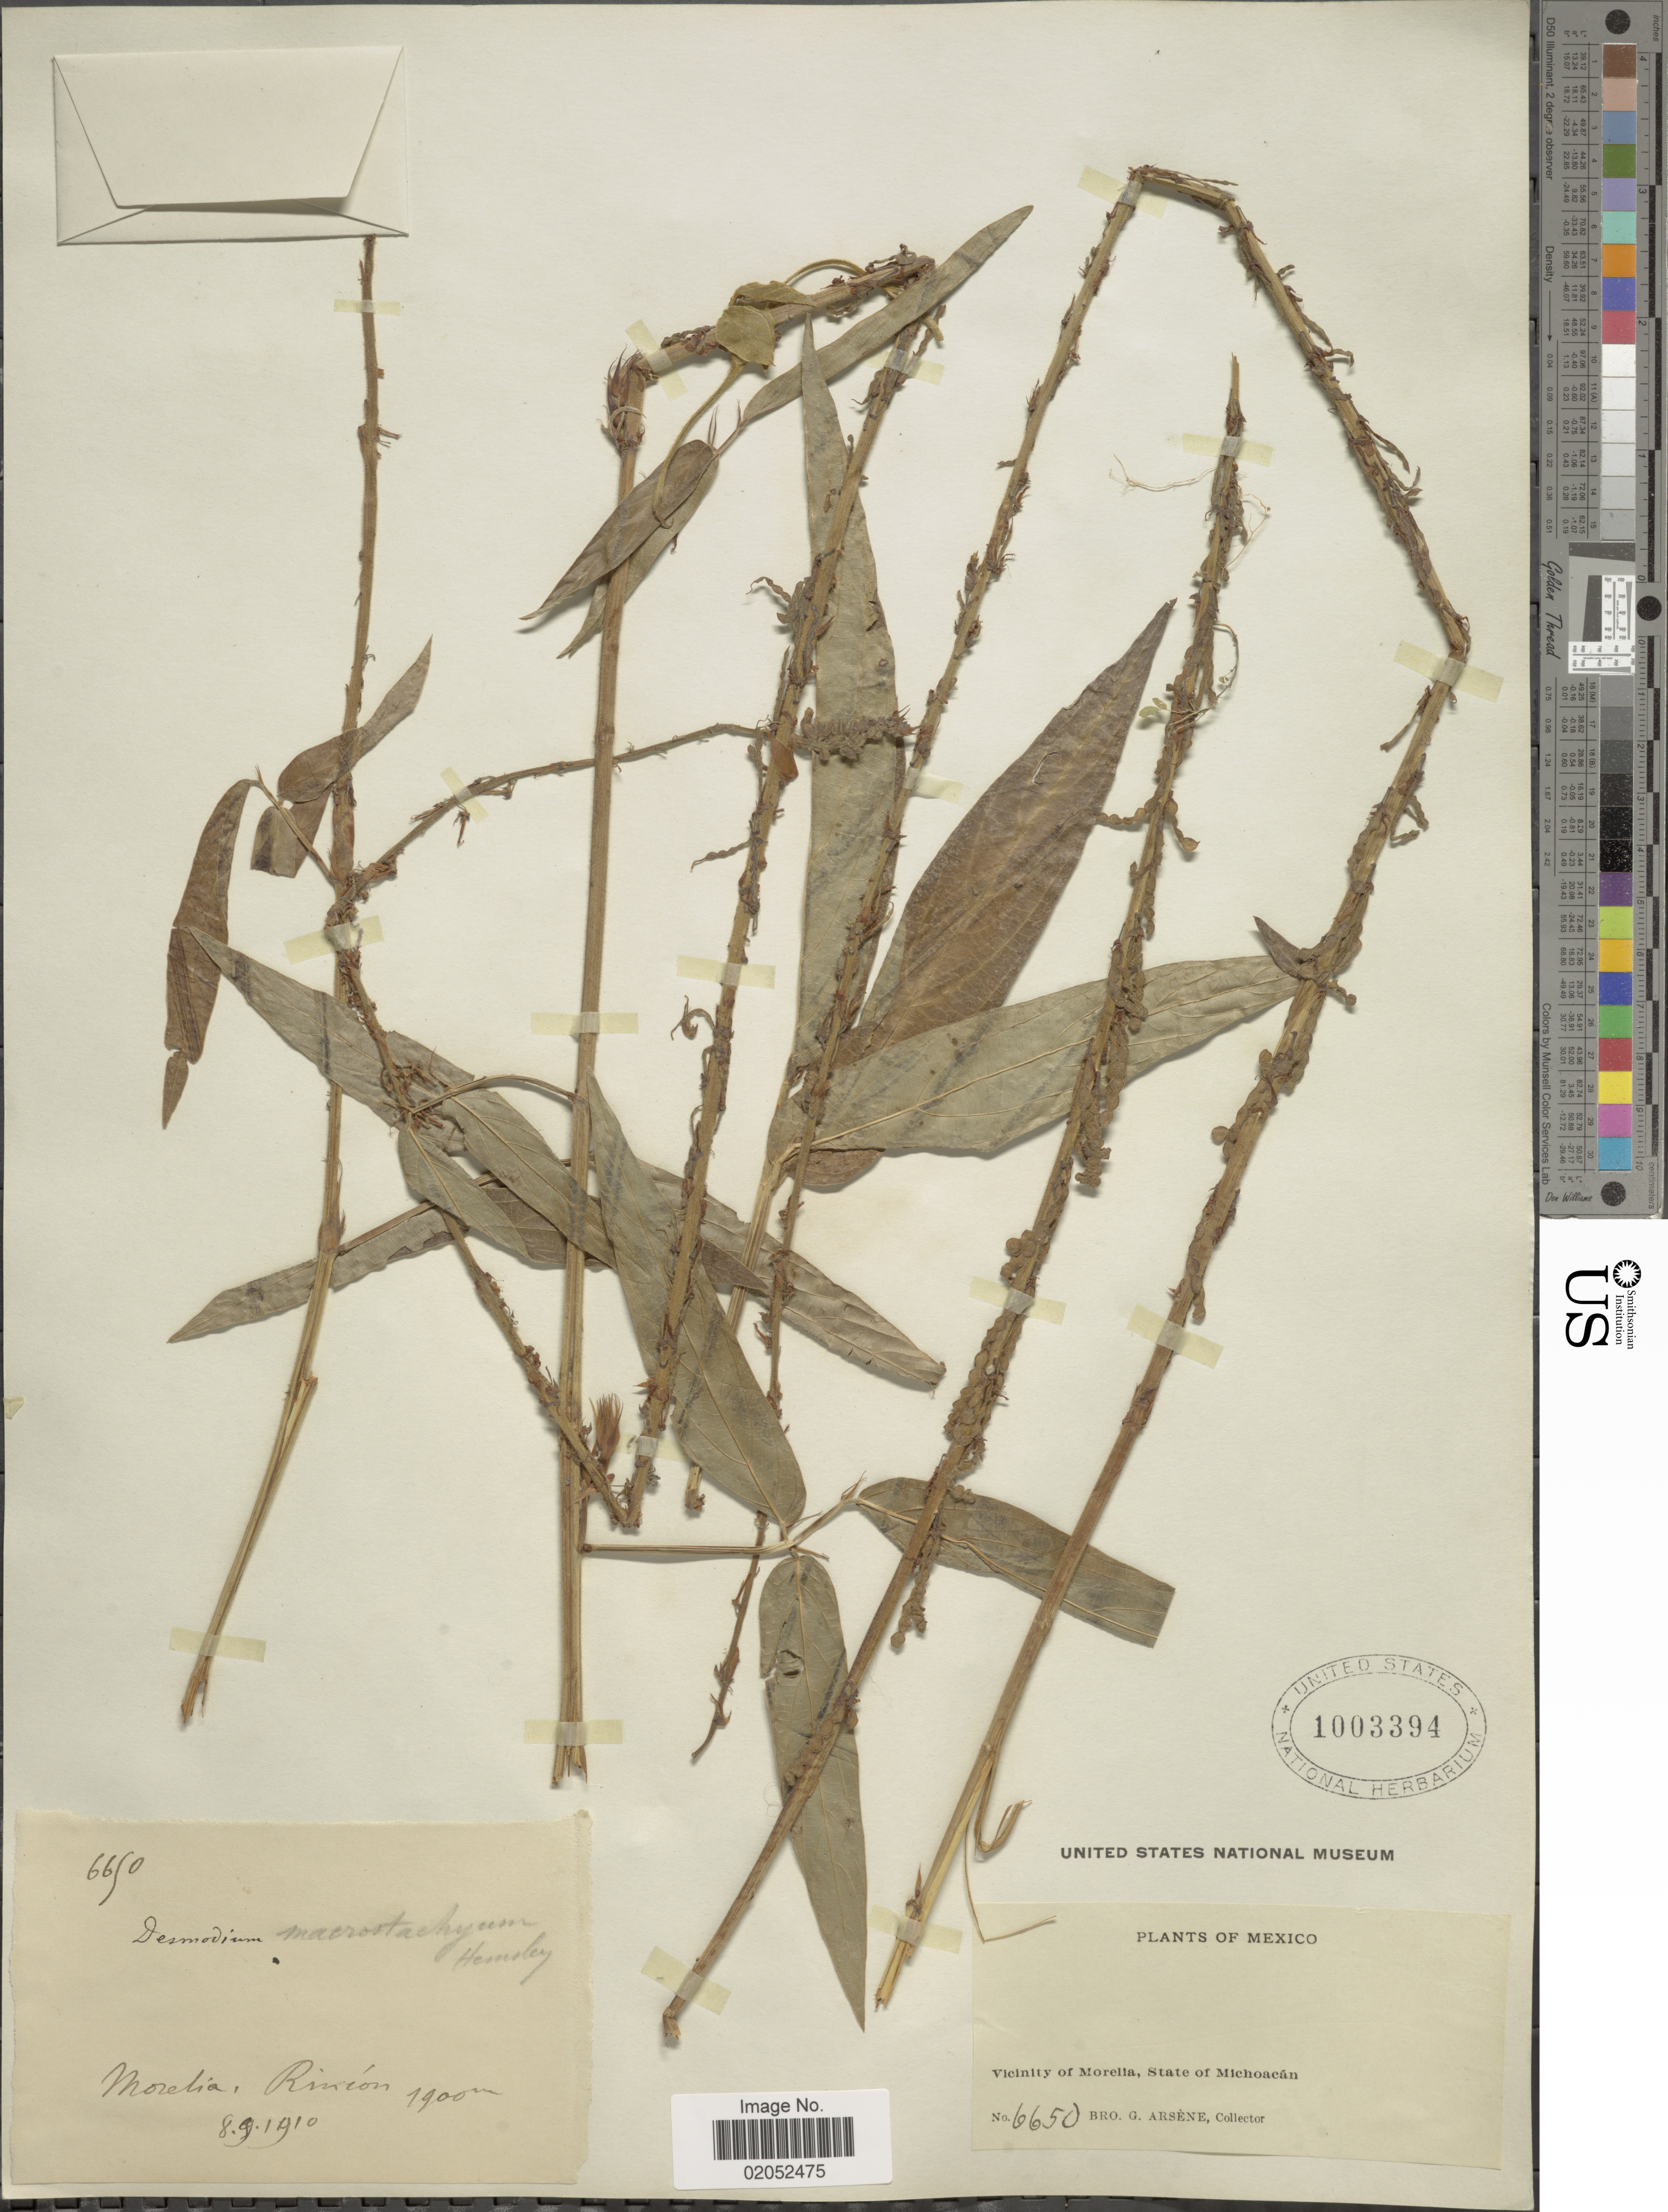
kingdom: Plantae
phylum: Tracheophyta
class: Magnoliopsida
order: Fabales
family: Fabaceae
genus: Desmodium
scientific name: Desmodium macrostachyum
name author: Hemsl.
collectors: Bro. G. Arsène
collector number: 6650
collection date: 1910-09-08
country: Mexico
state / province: Michoacán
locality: Vicinity of Morelia, State of Michoacan. Rincon.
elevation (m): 1900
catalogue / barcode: US 1003394